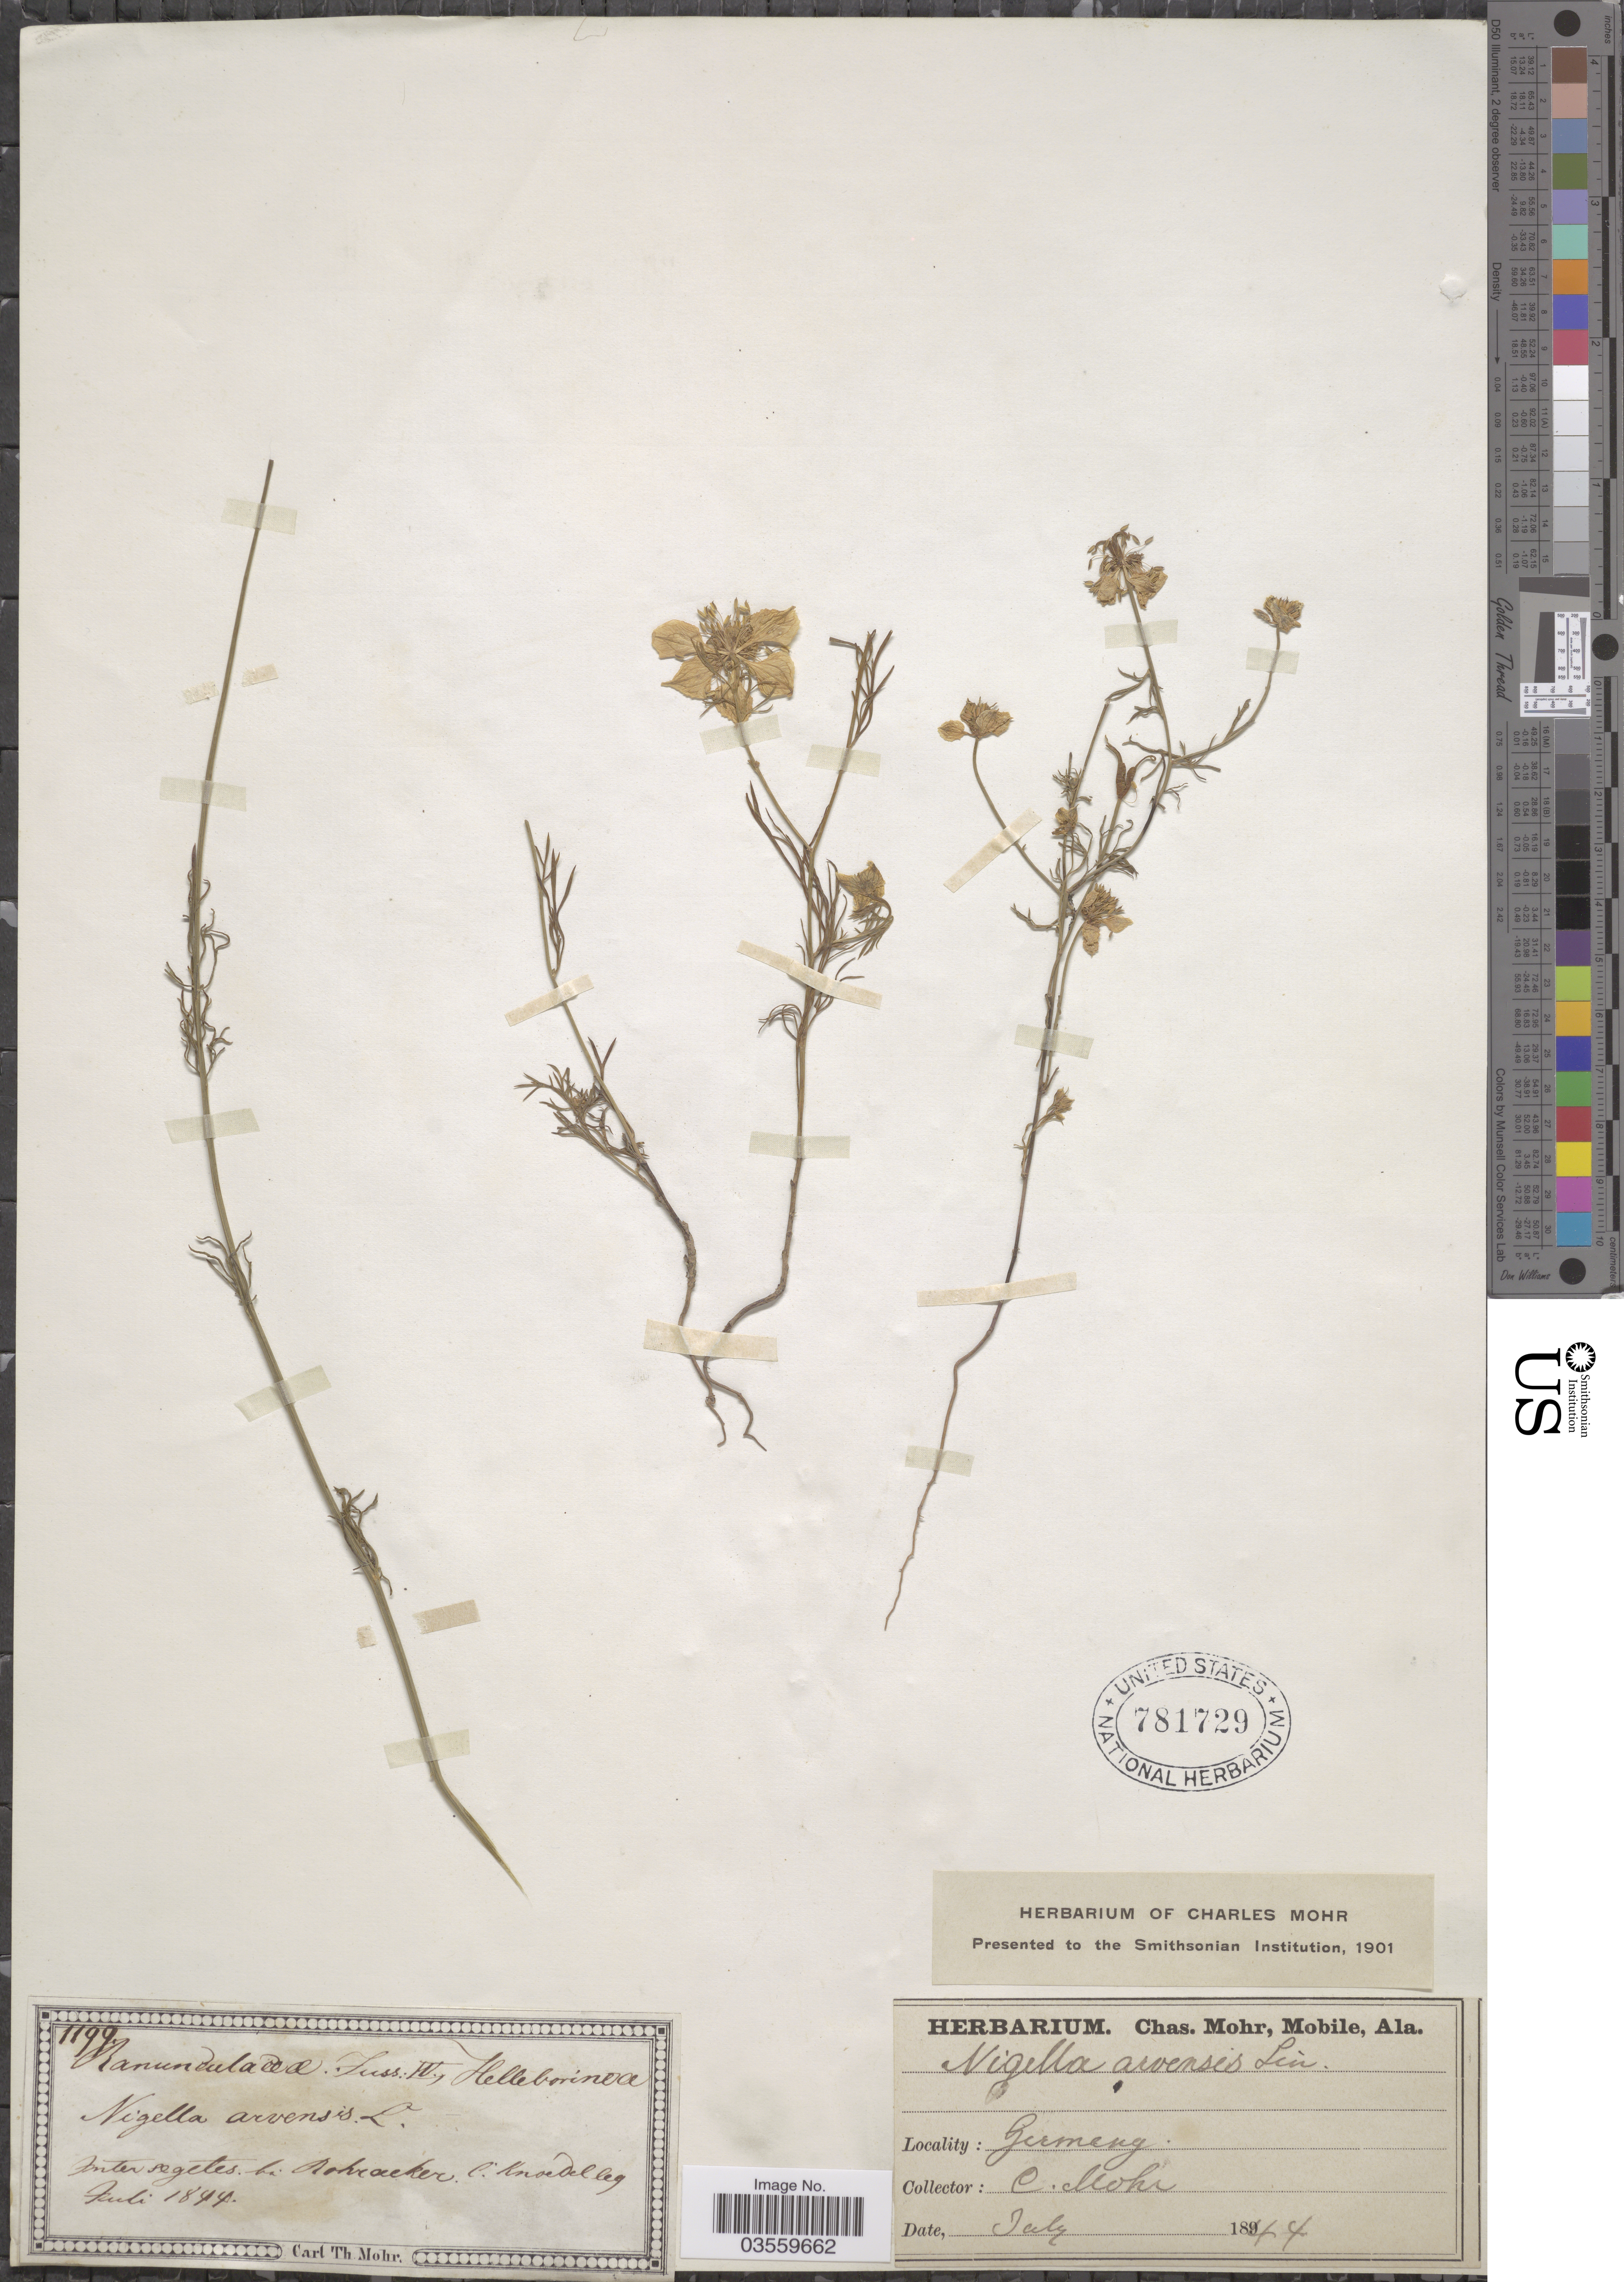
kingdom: Plantae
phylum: Tracheophyta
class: Magnoliopsida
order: Ranunculales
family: Ranunculaceae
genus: Nigella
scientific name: Nigella arvensis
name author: L.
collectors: C. Knoedel & Mohr, C. T. (herbarium)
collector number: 1199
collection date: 1844-07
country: Germany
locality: Inter segetes bei Rohracker.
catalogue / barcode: US 781729